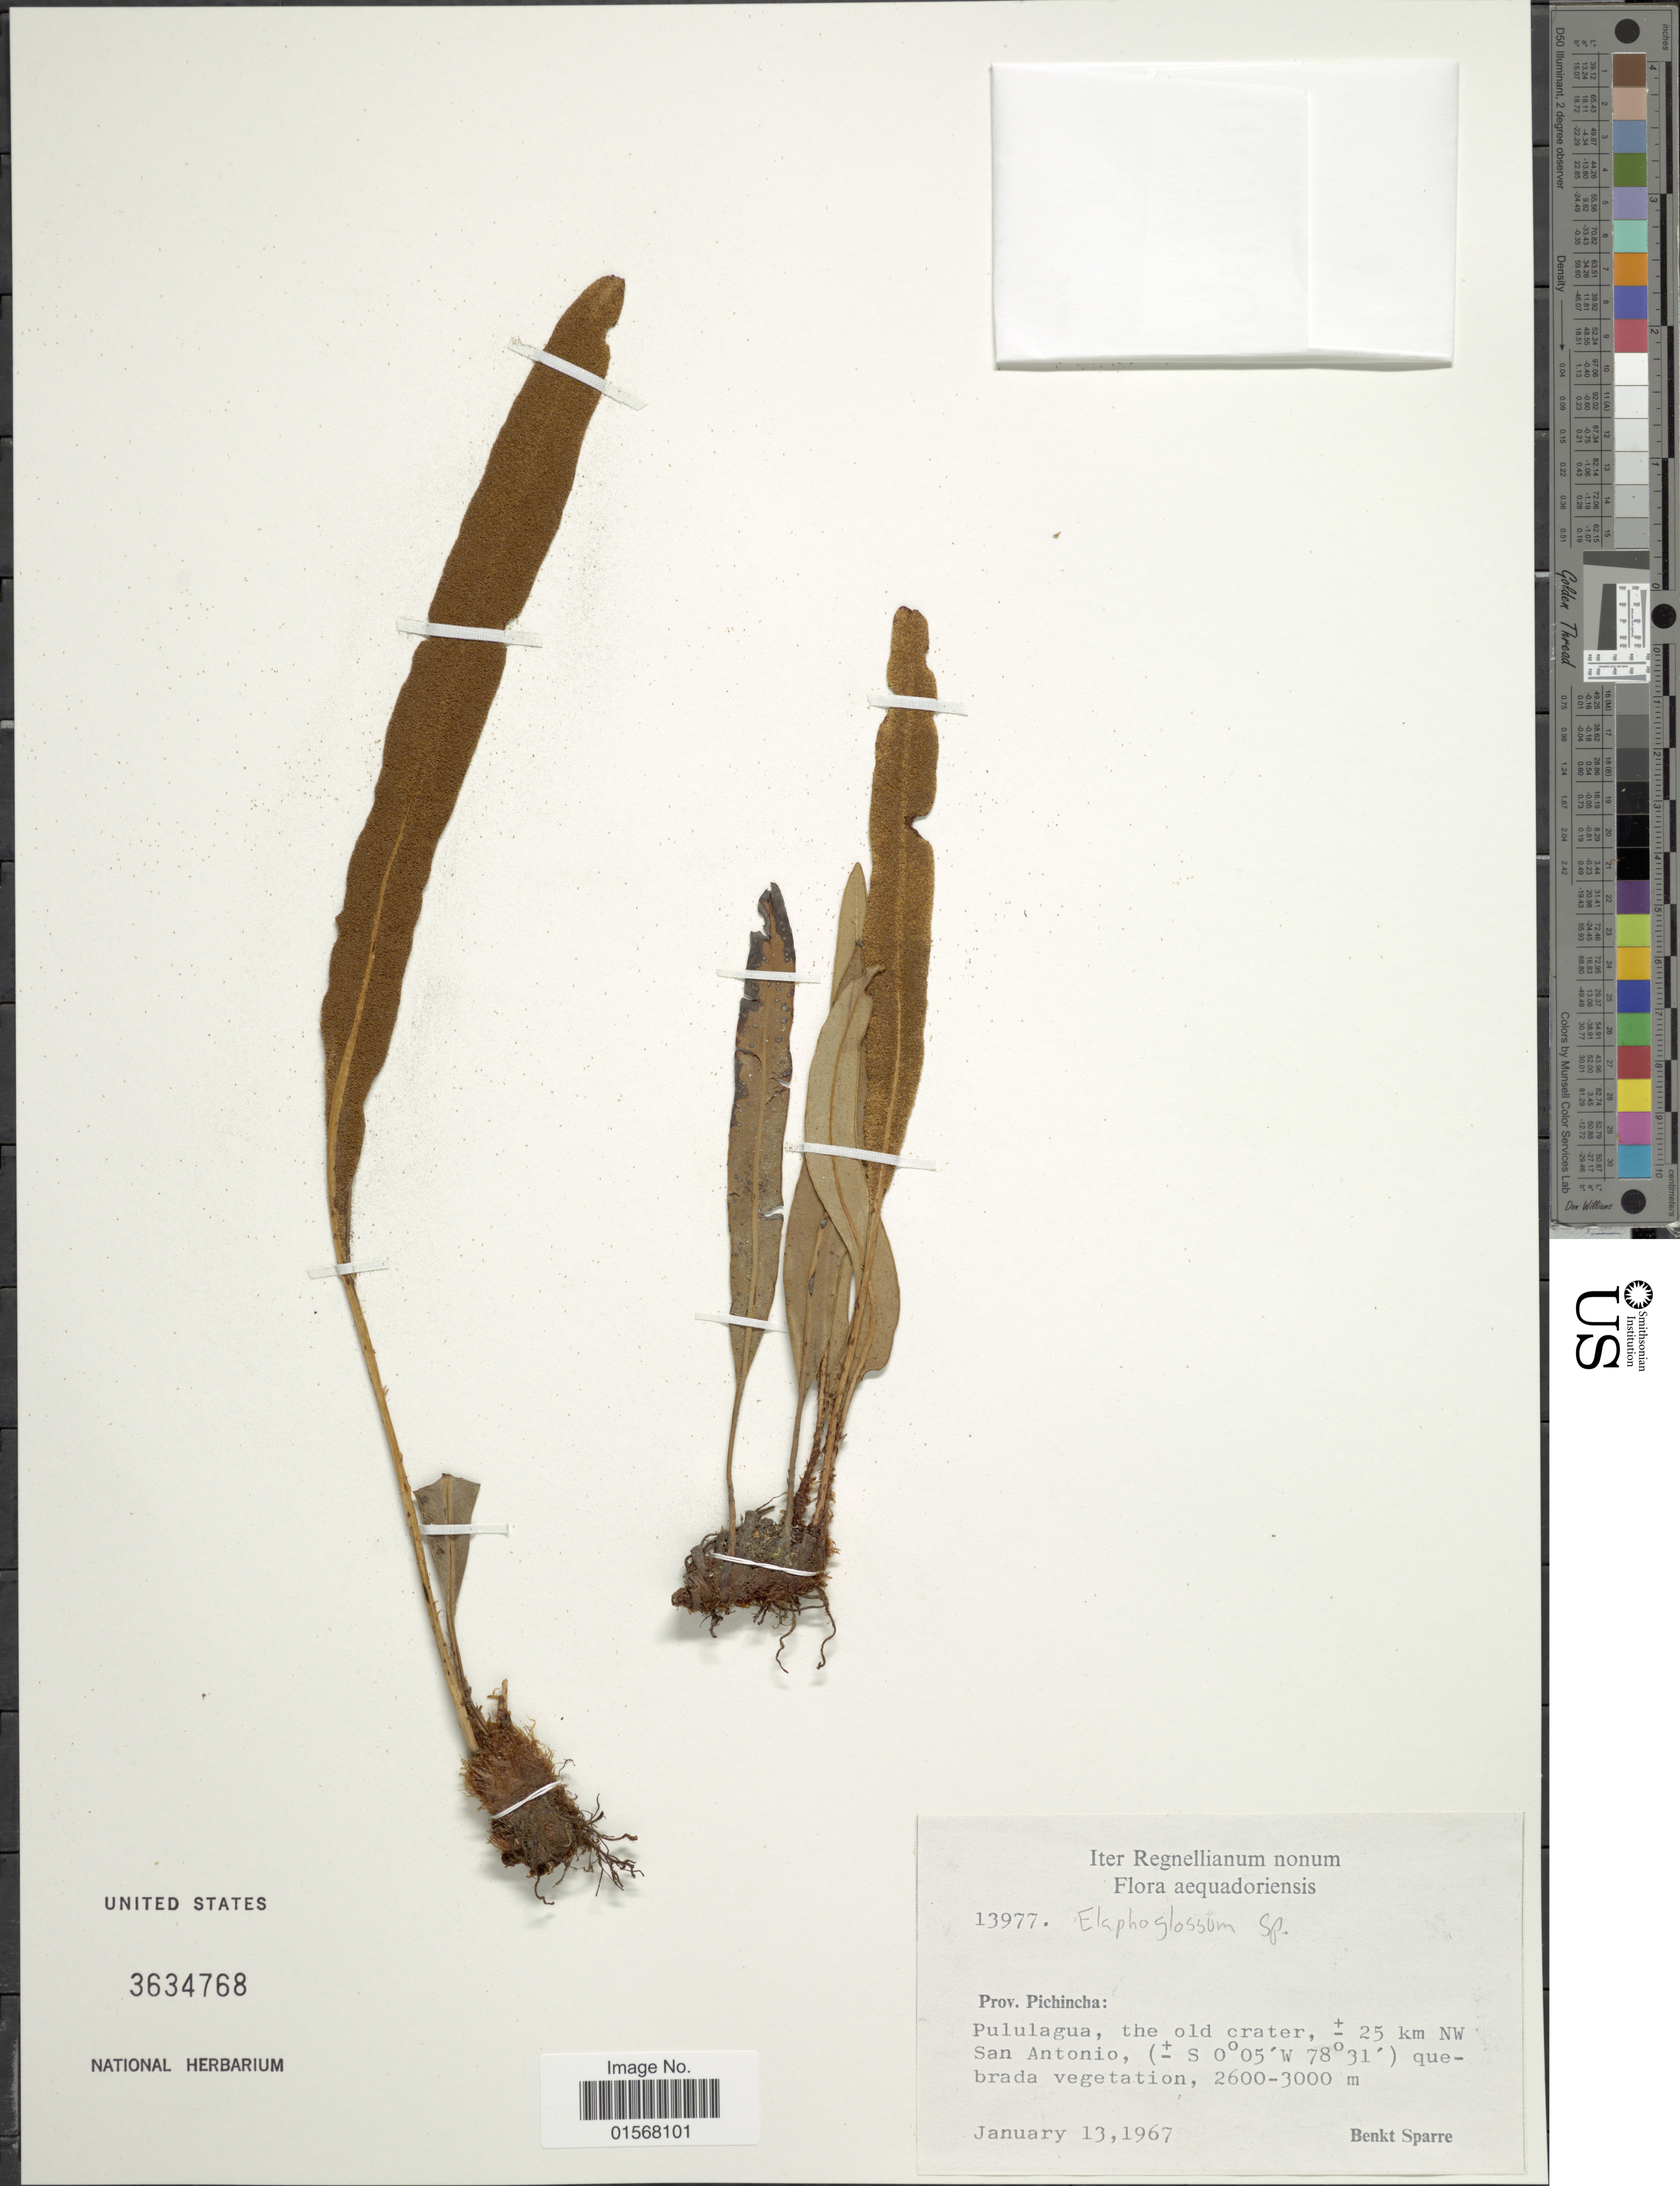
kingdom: Plantae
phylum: Tracheophyta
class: Polypodiopsida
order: Polypodiales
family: Dryopteridaceae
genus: Elaphoglossum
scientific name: Elaphoglossum sp.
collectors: B. Sparre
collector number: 13977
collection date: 1967-01-13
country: Ecuador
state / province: Pichincha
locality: Prov. Pichincha; Pululagua, the old crater. ± 25 km NW San Antonio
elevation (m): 2600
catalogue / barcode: US 3634768